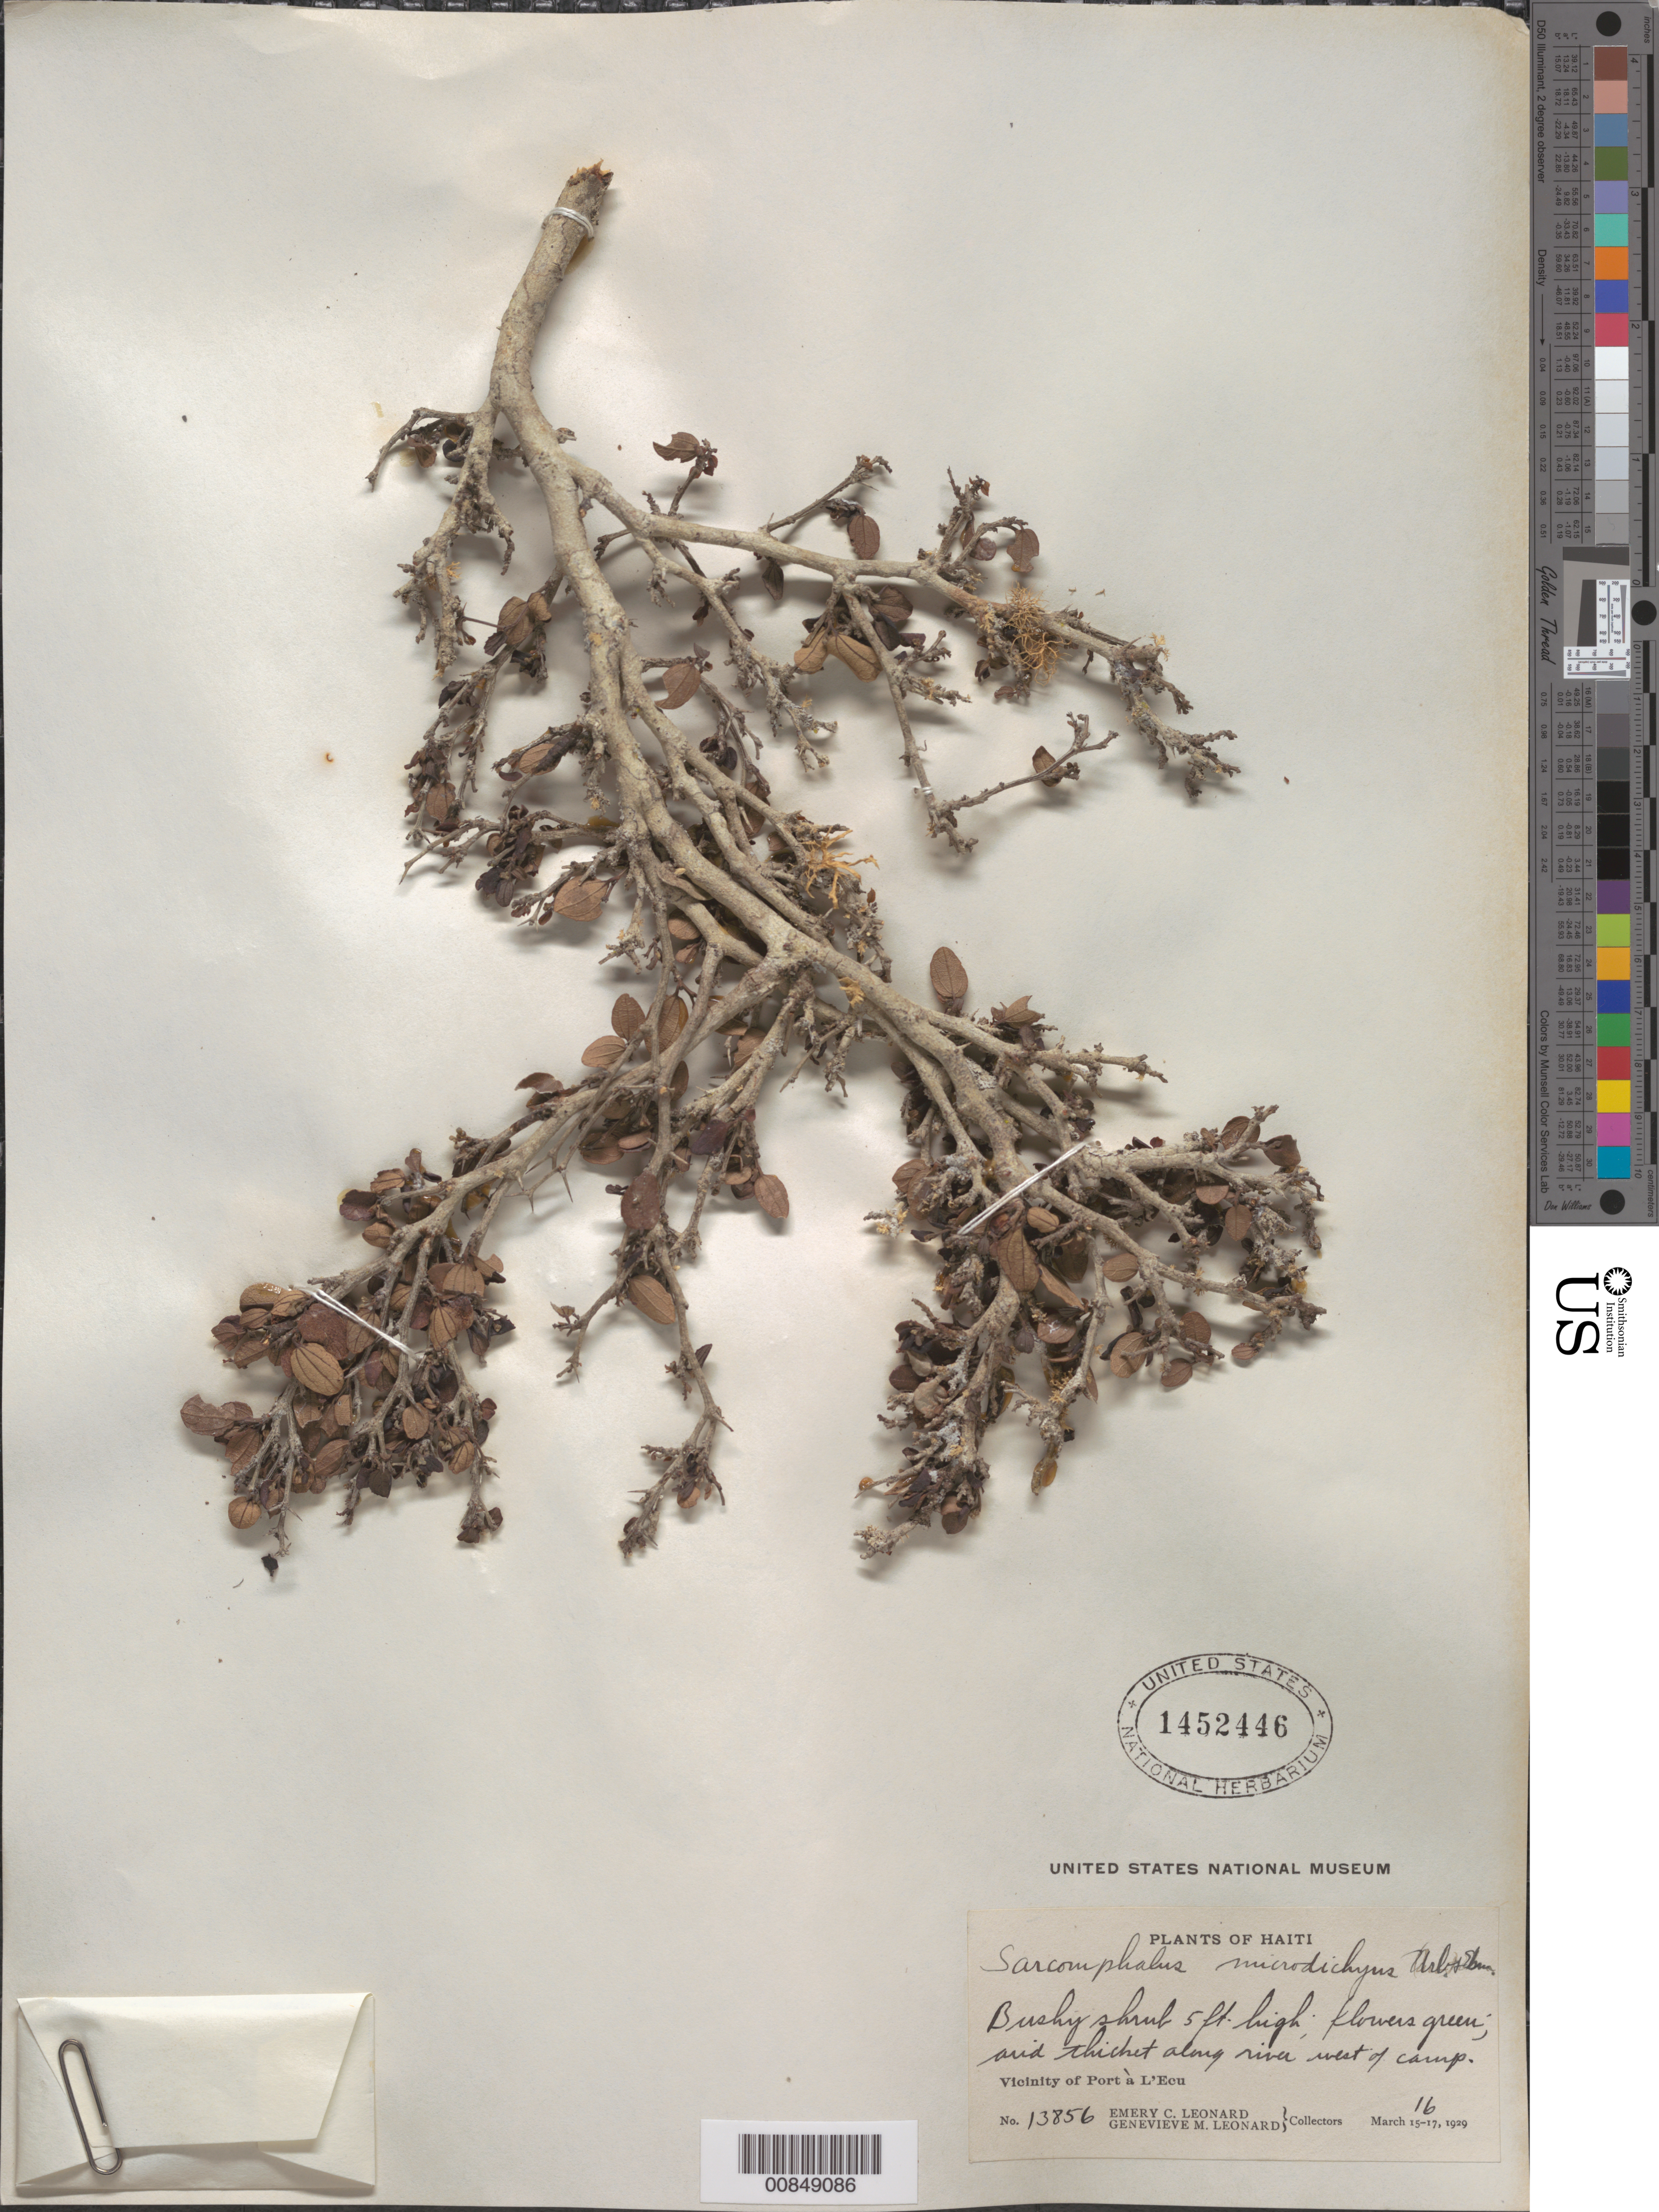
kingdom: Plantae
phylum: Tracheophyta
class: Magnoliopsida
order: Rosales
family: Rhamnaceae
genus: Sarcomphalus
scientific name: Sarcomphalus microdictyus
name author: Urb. & Ekman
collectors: E. C. Leonard & G. M. Leonard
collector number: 13856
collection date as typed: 16 Mar 1929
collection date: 1929-03-16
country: Haiti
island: Hispaniola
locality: Vicinity of Port à L'Ecu, W of camp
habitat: Arid thicket along river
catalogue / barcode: US 1452446